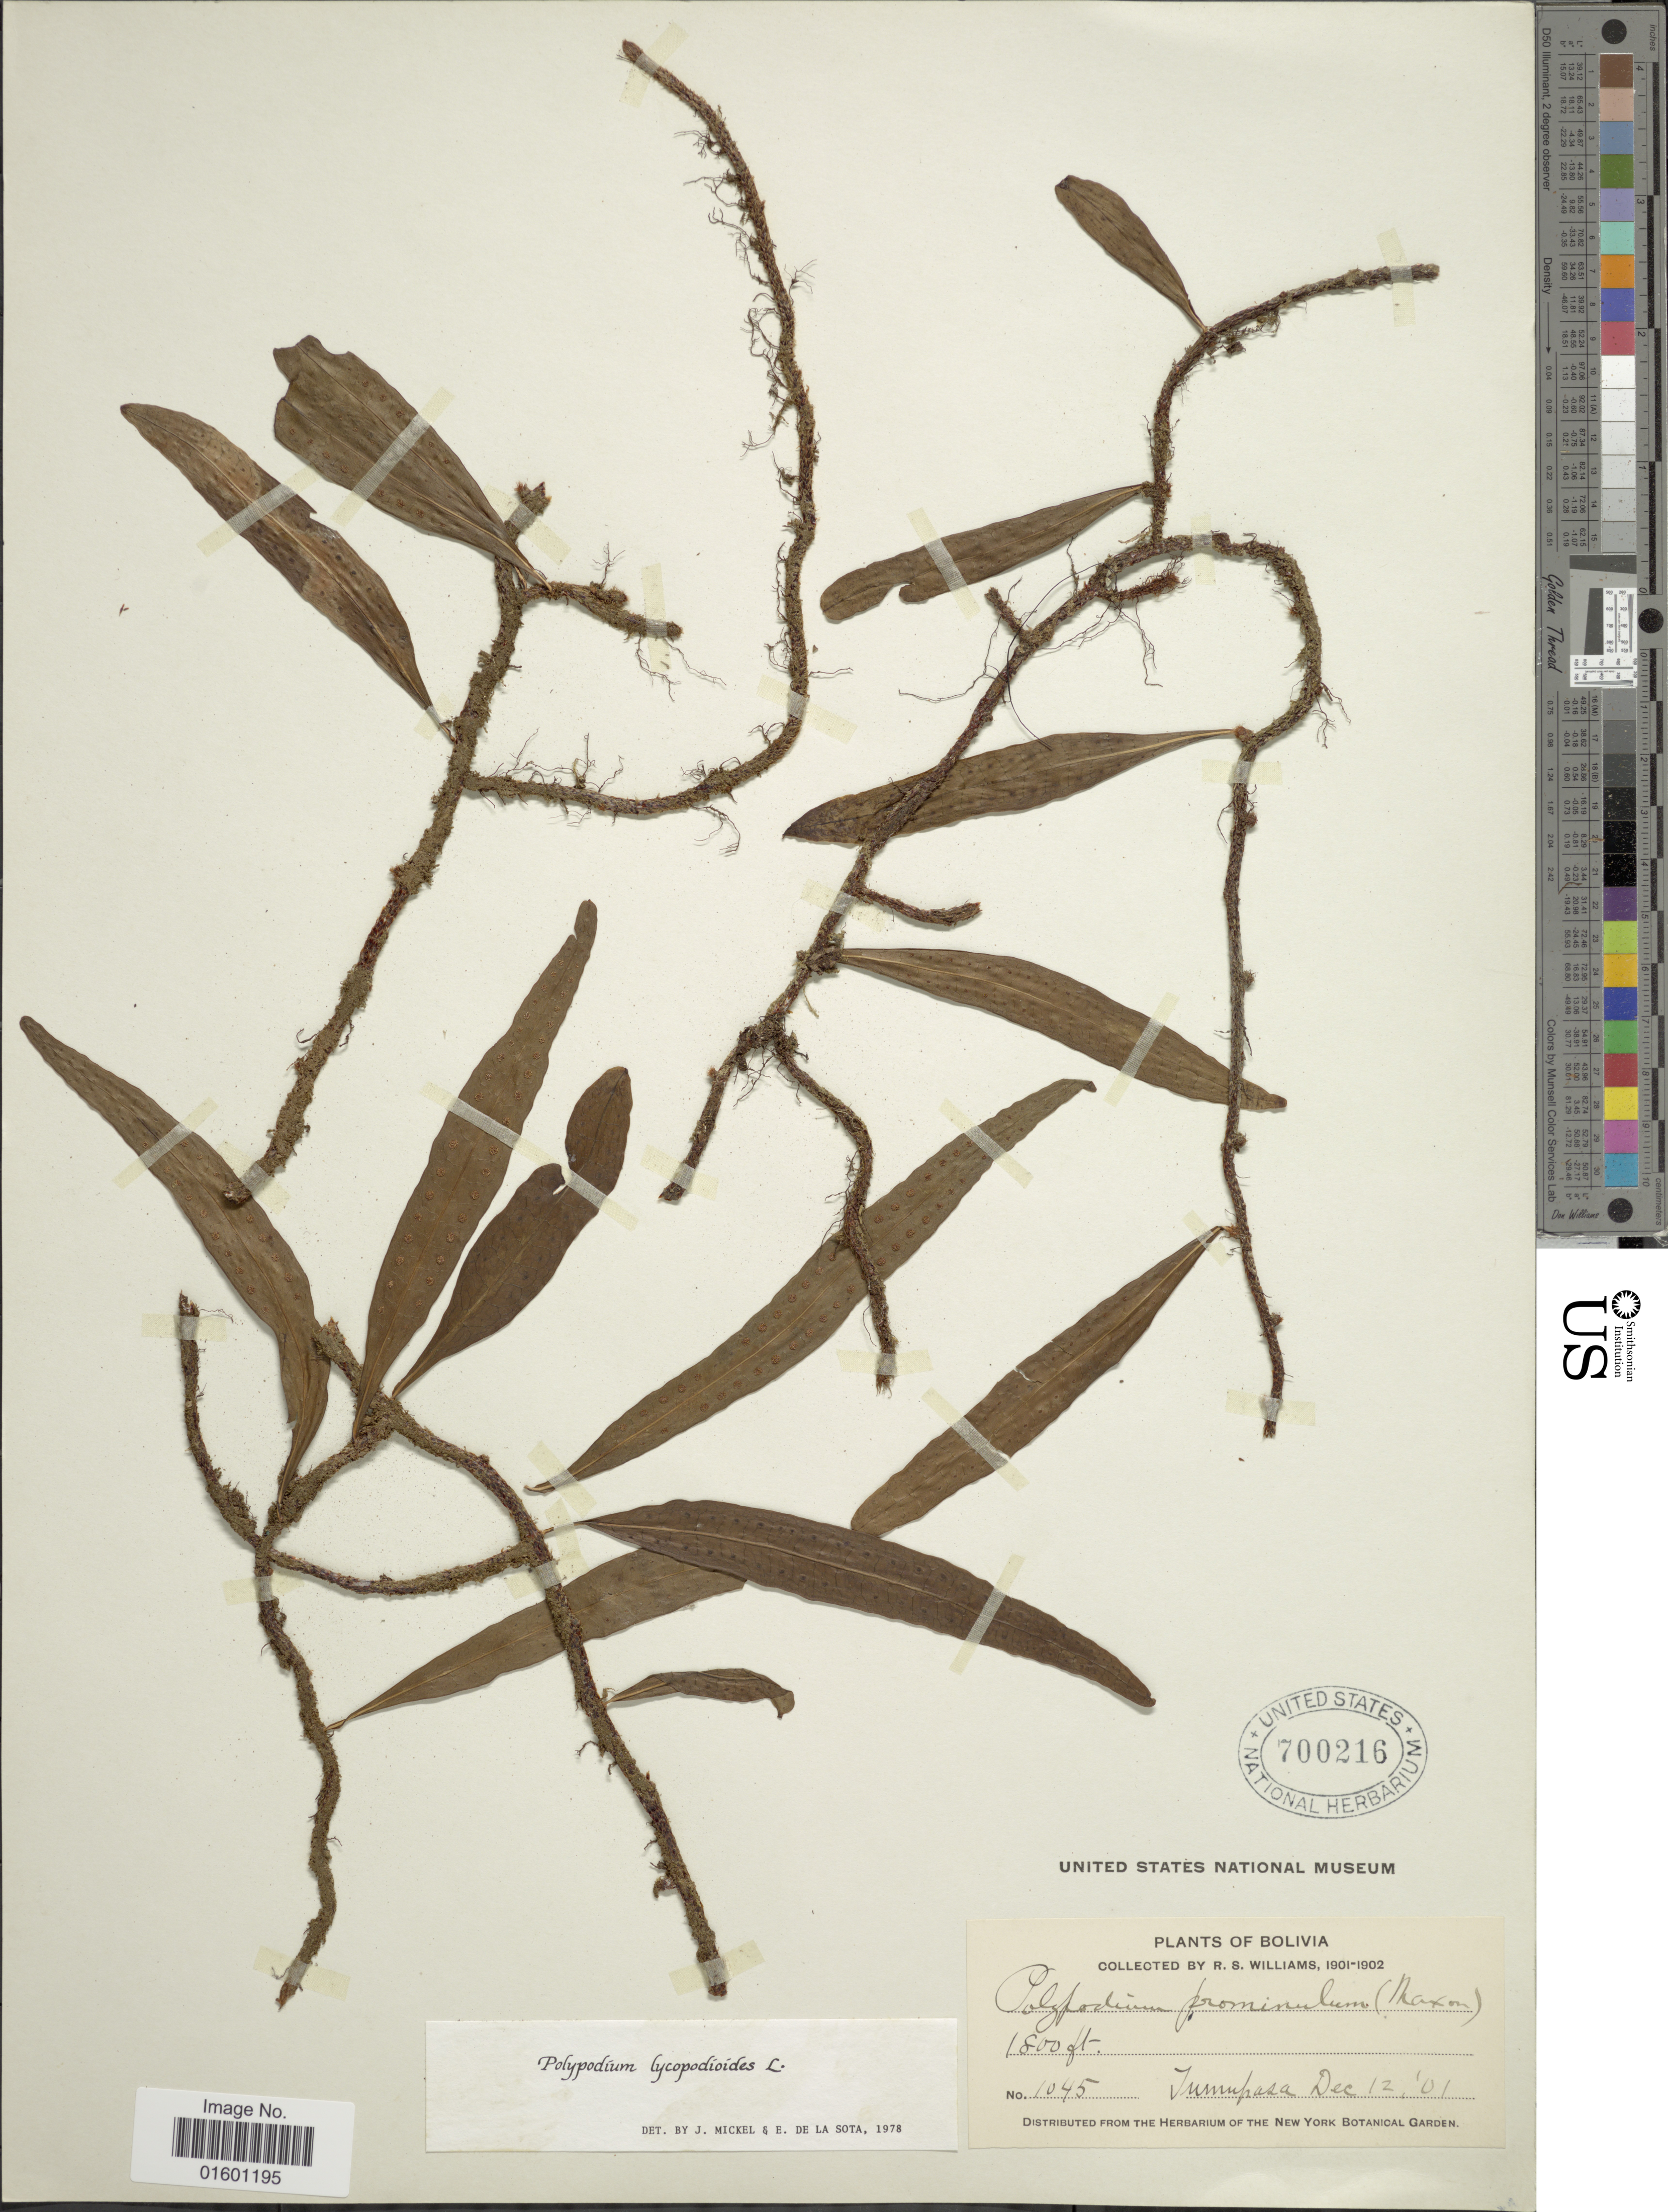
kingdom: Plantae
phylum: Tracheophyta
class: Polypodiopsida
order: Polypodiales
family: Polypodiaceae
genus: Microgramma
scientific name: Microgramma lycopodioides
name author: (L.) Copel.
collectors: R. S. Williams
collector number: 1045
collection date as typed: Dec. 12, '01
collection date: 1901-12-12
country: Bolivia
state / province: La Paz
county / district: Iturralde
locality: Tumupasa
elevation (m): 549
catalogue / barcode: US 700216